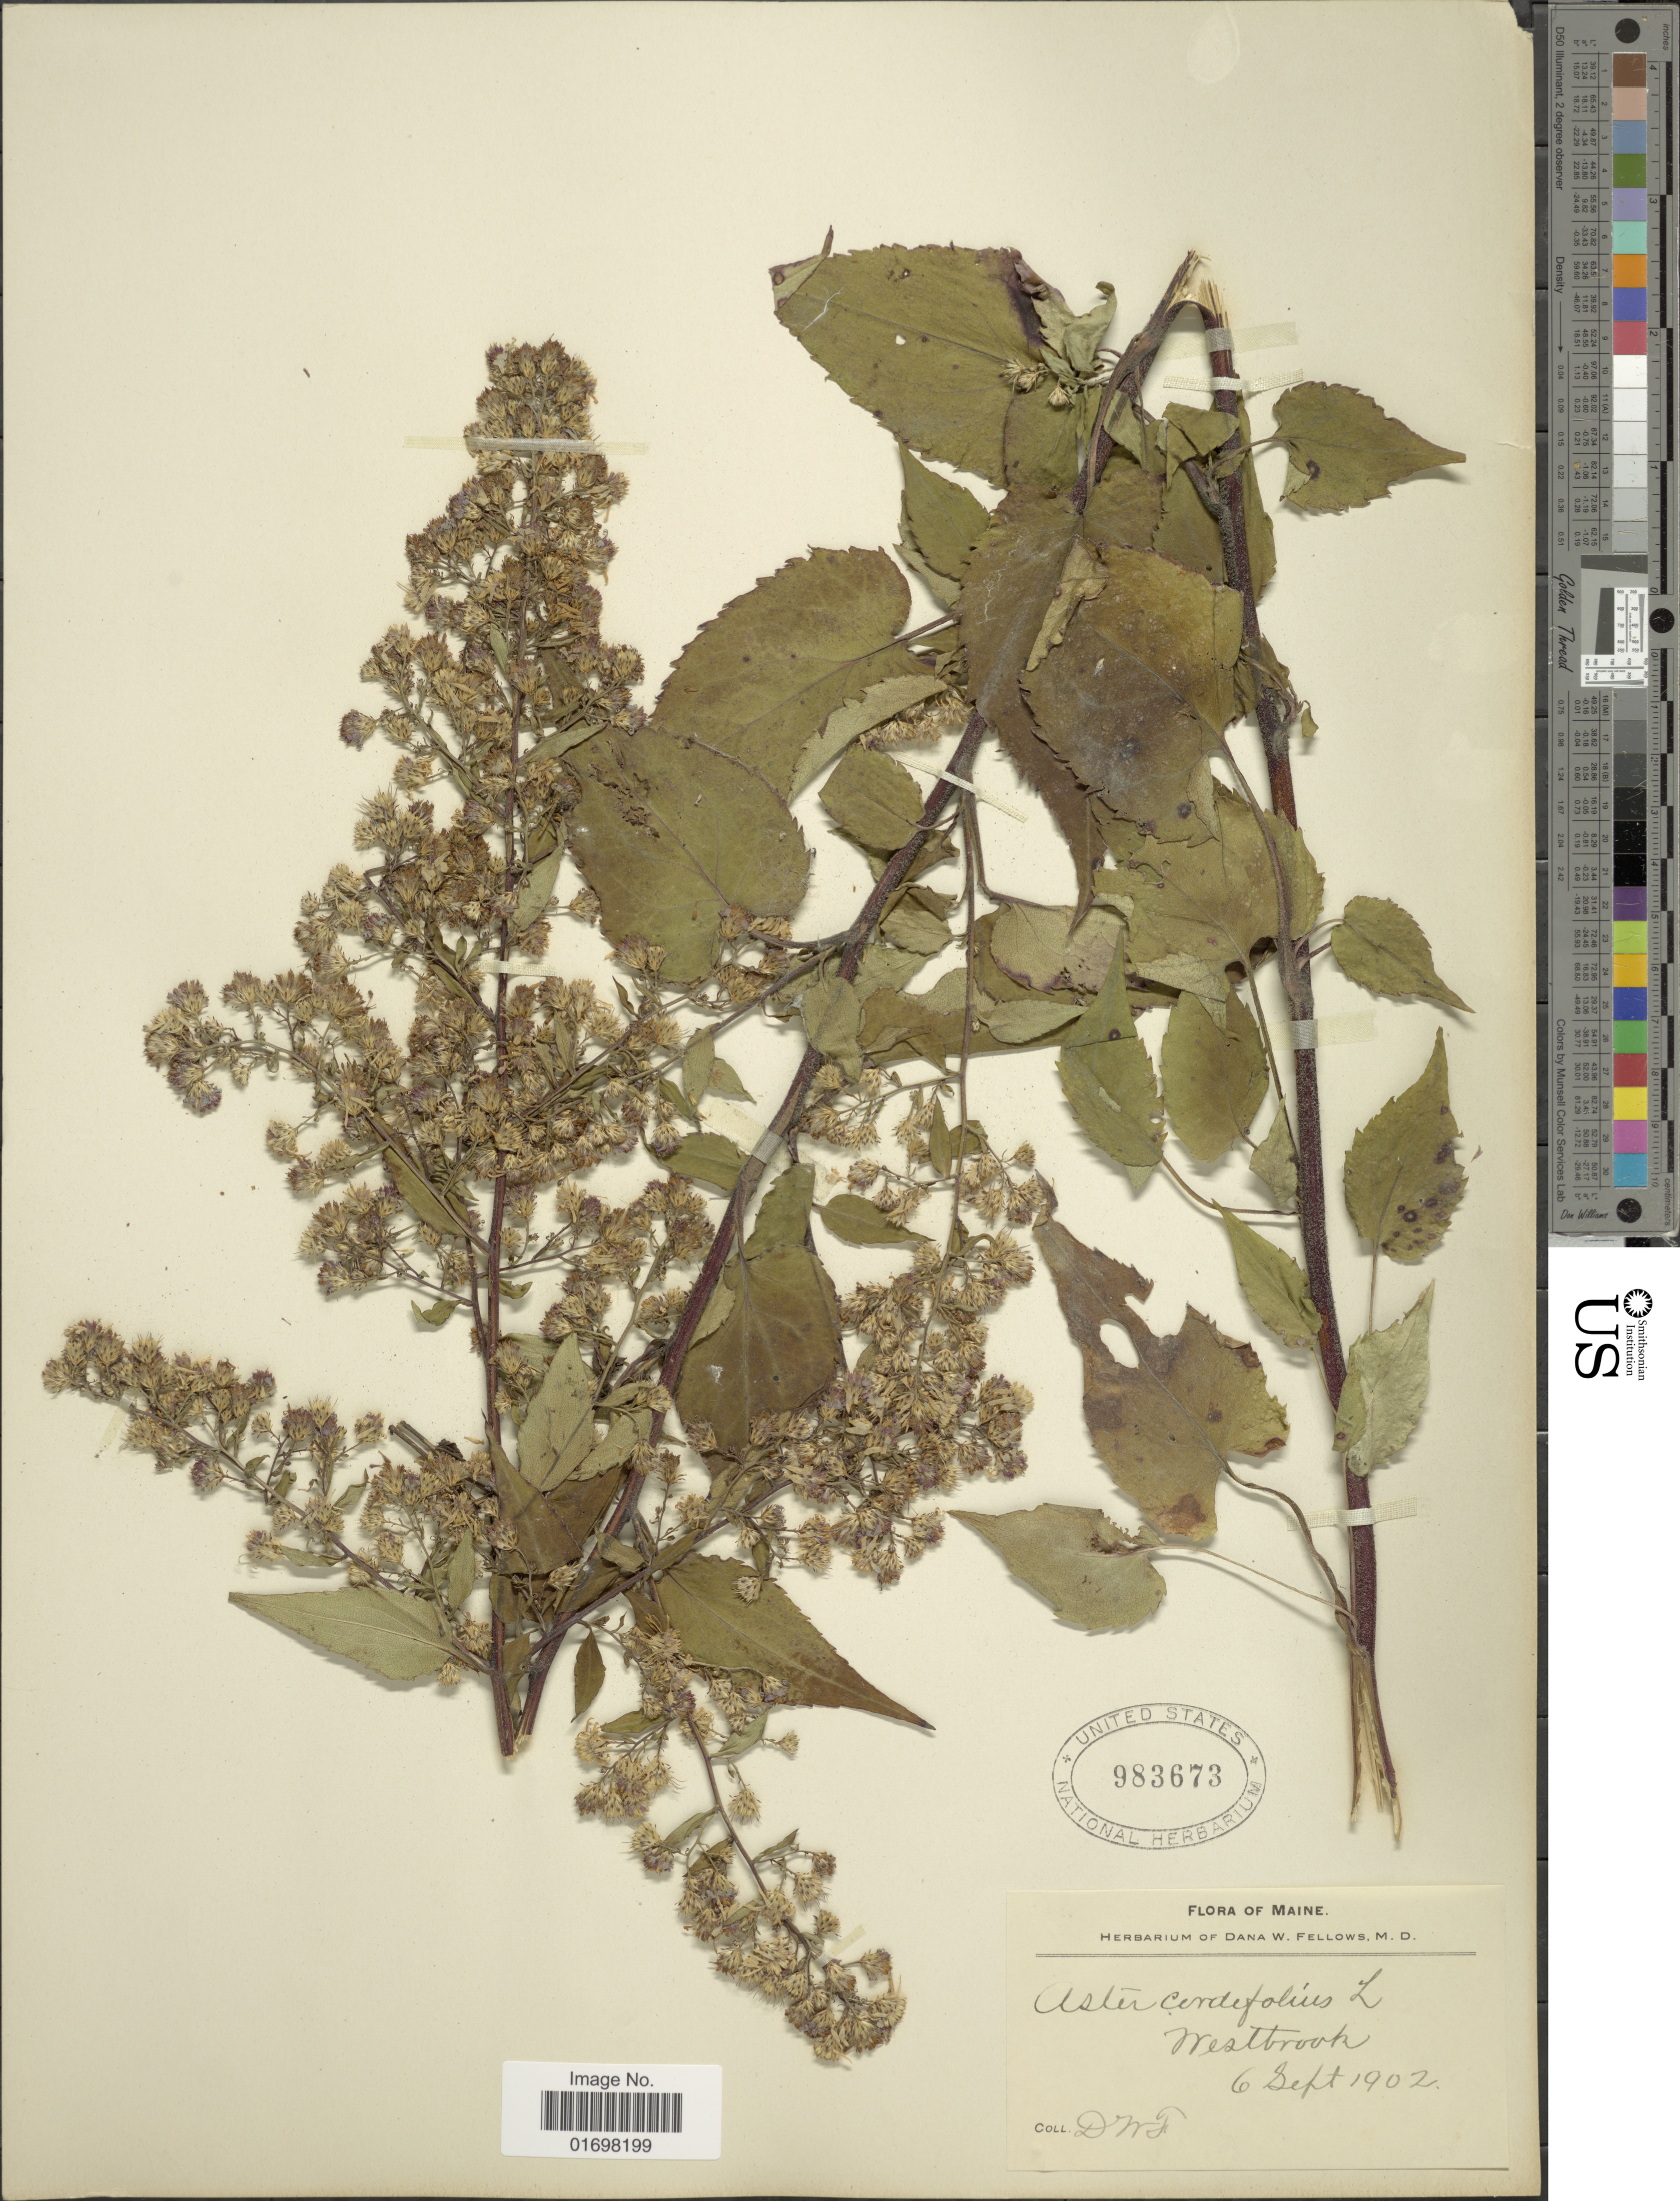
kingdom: Plantae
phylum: Tracheophyta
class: Magnoliopsida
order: Asterales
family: Asteraceae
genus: Symphyotrichum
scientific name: Symphyotrichum cordifolium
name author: (L.) G.L. Nesom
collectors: D. W. Fellows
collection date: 1902-09-06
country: United States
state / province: Maine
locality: Westbrook.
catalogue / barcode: US 983673